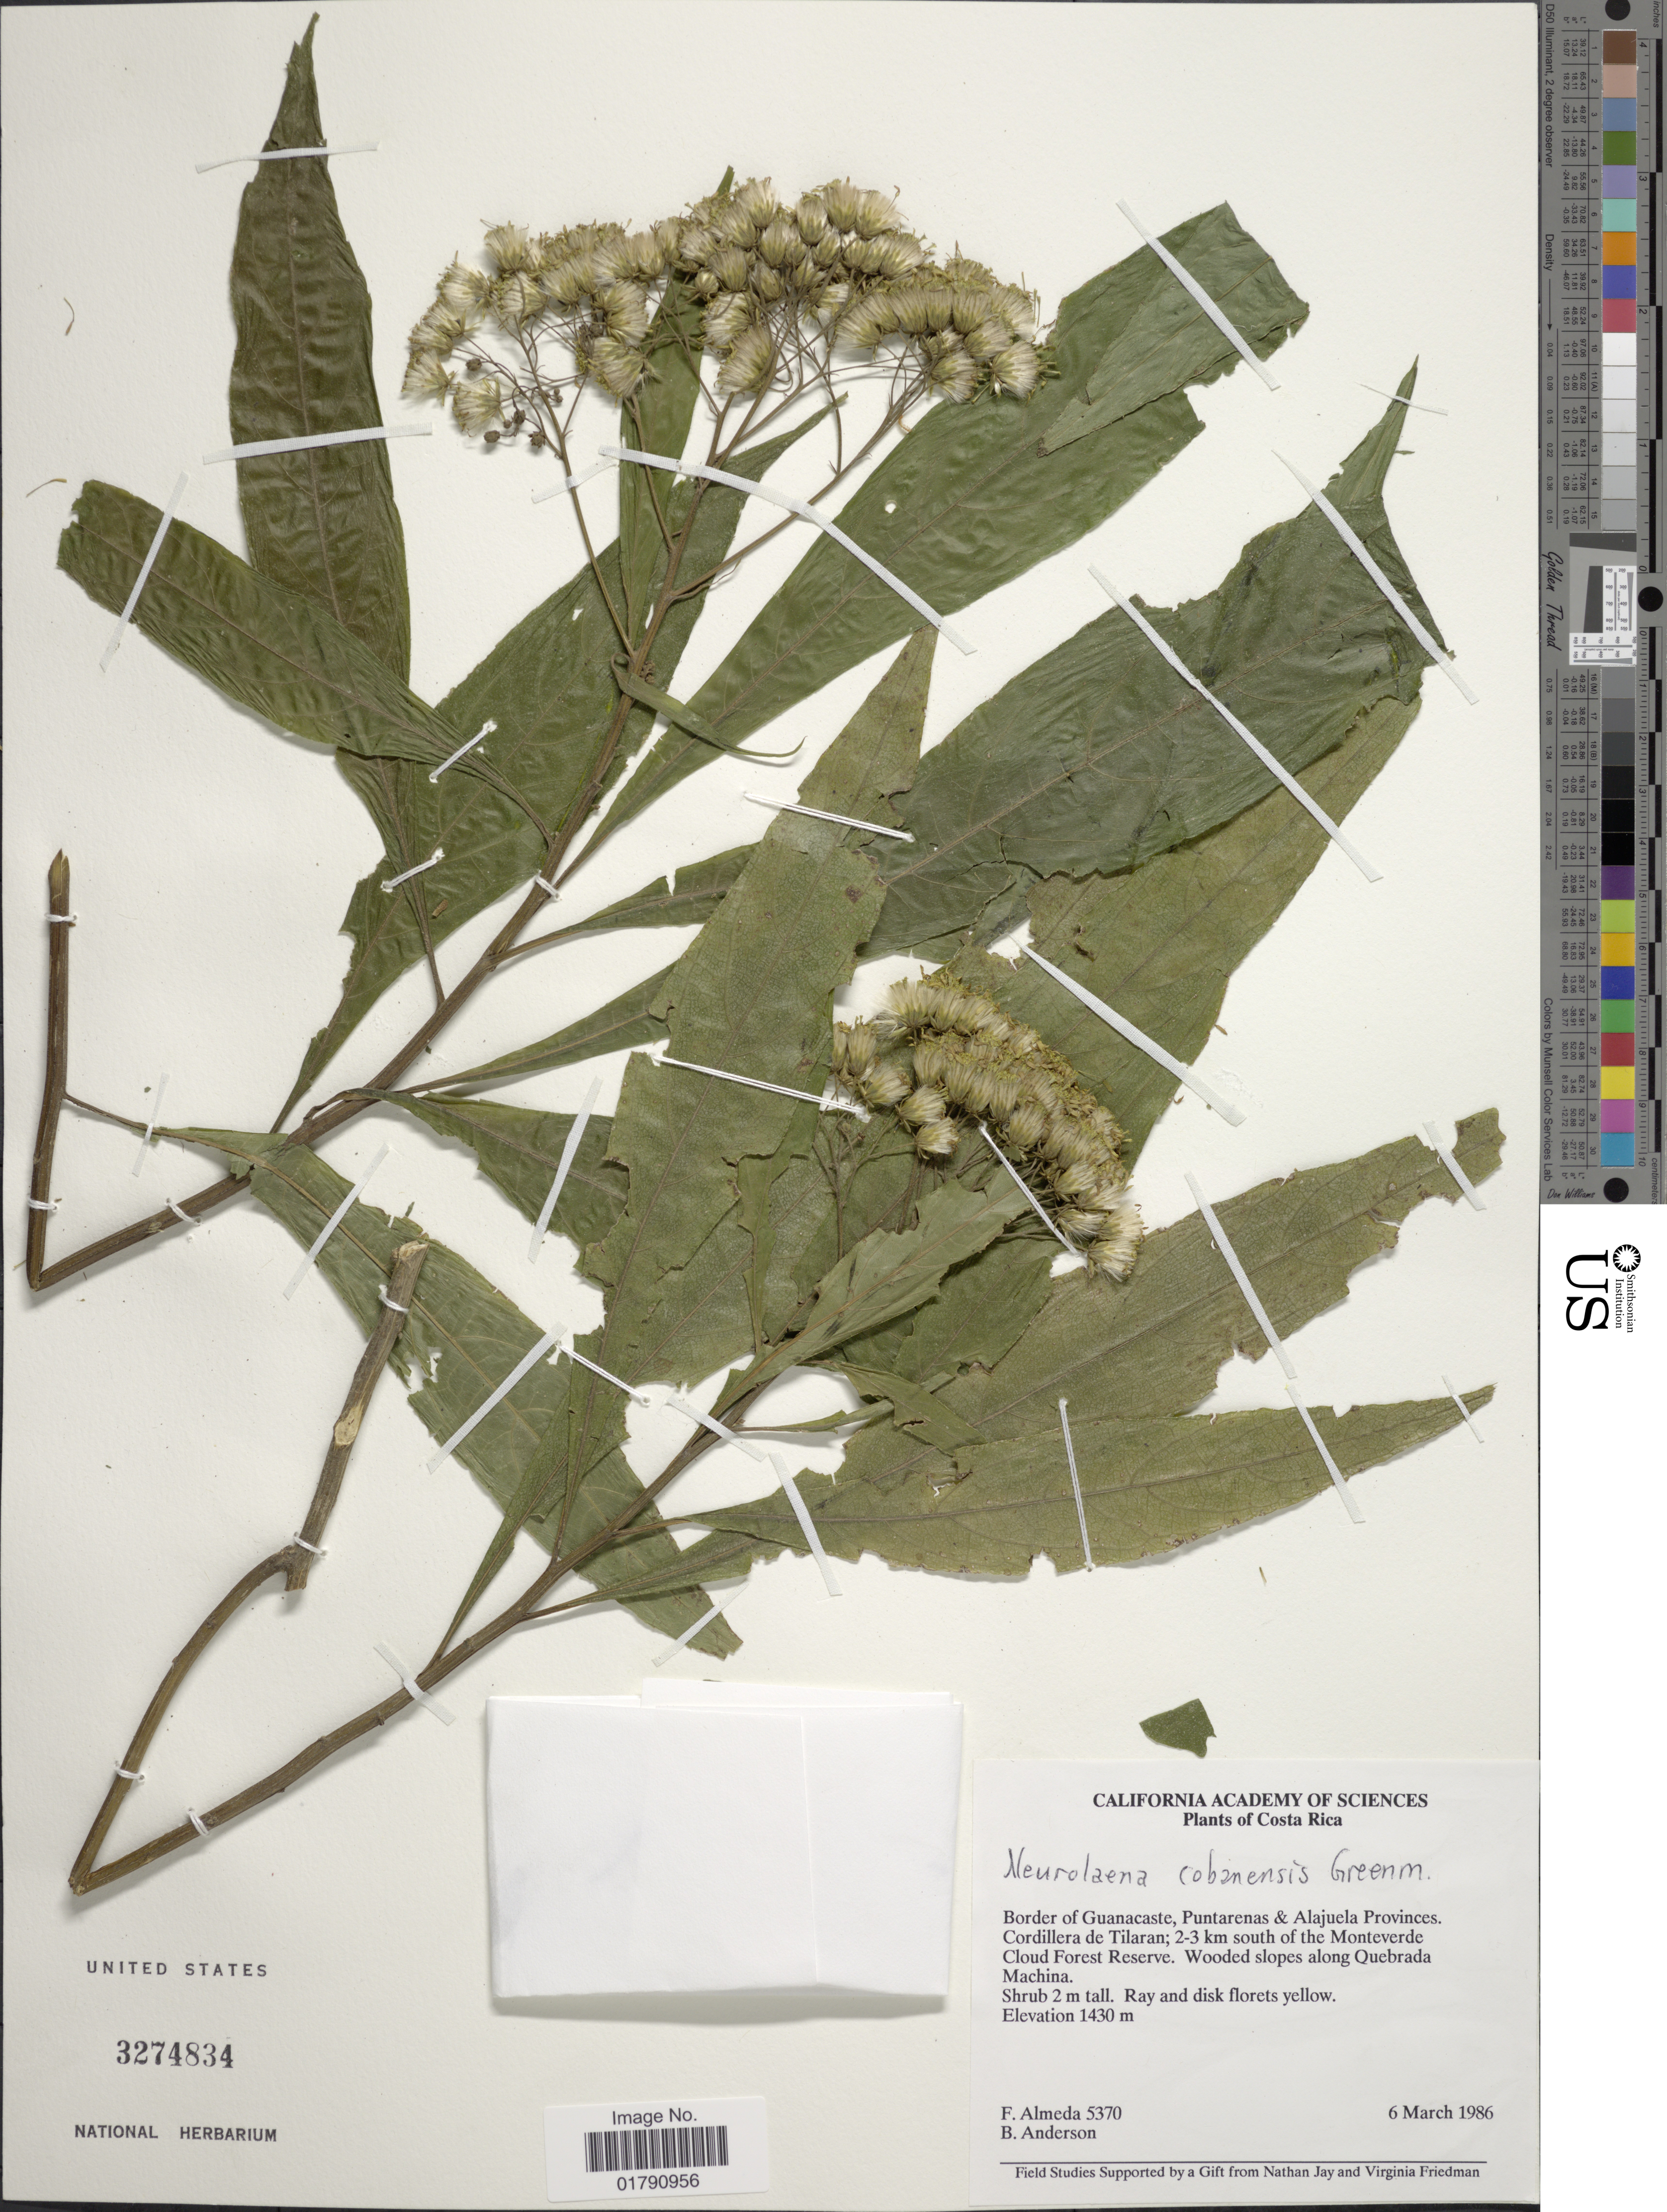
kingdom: Plantae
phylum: Tracheophyta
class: Magnoliopsida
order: Asterales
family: Asteraceae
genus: Neurolaena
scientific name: Neurolaena cobanensis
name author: Greenm. ex Donn. Sm.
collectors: F. Almeda & B. Anderson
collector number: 5370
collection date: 1986-03-06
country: Costa Rica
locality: Border of Guanacaste, Puntarenas & Alajuela Provinces, Cordillera de Tilaran, 2-3 km south of the Monteverde Cloud Forest Reserve, along Quebrada Machina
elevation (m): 1430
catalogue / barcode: US 3274834